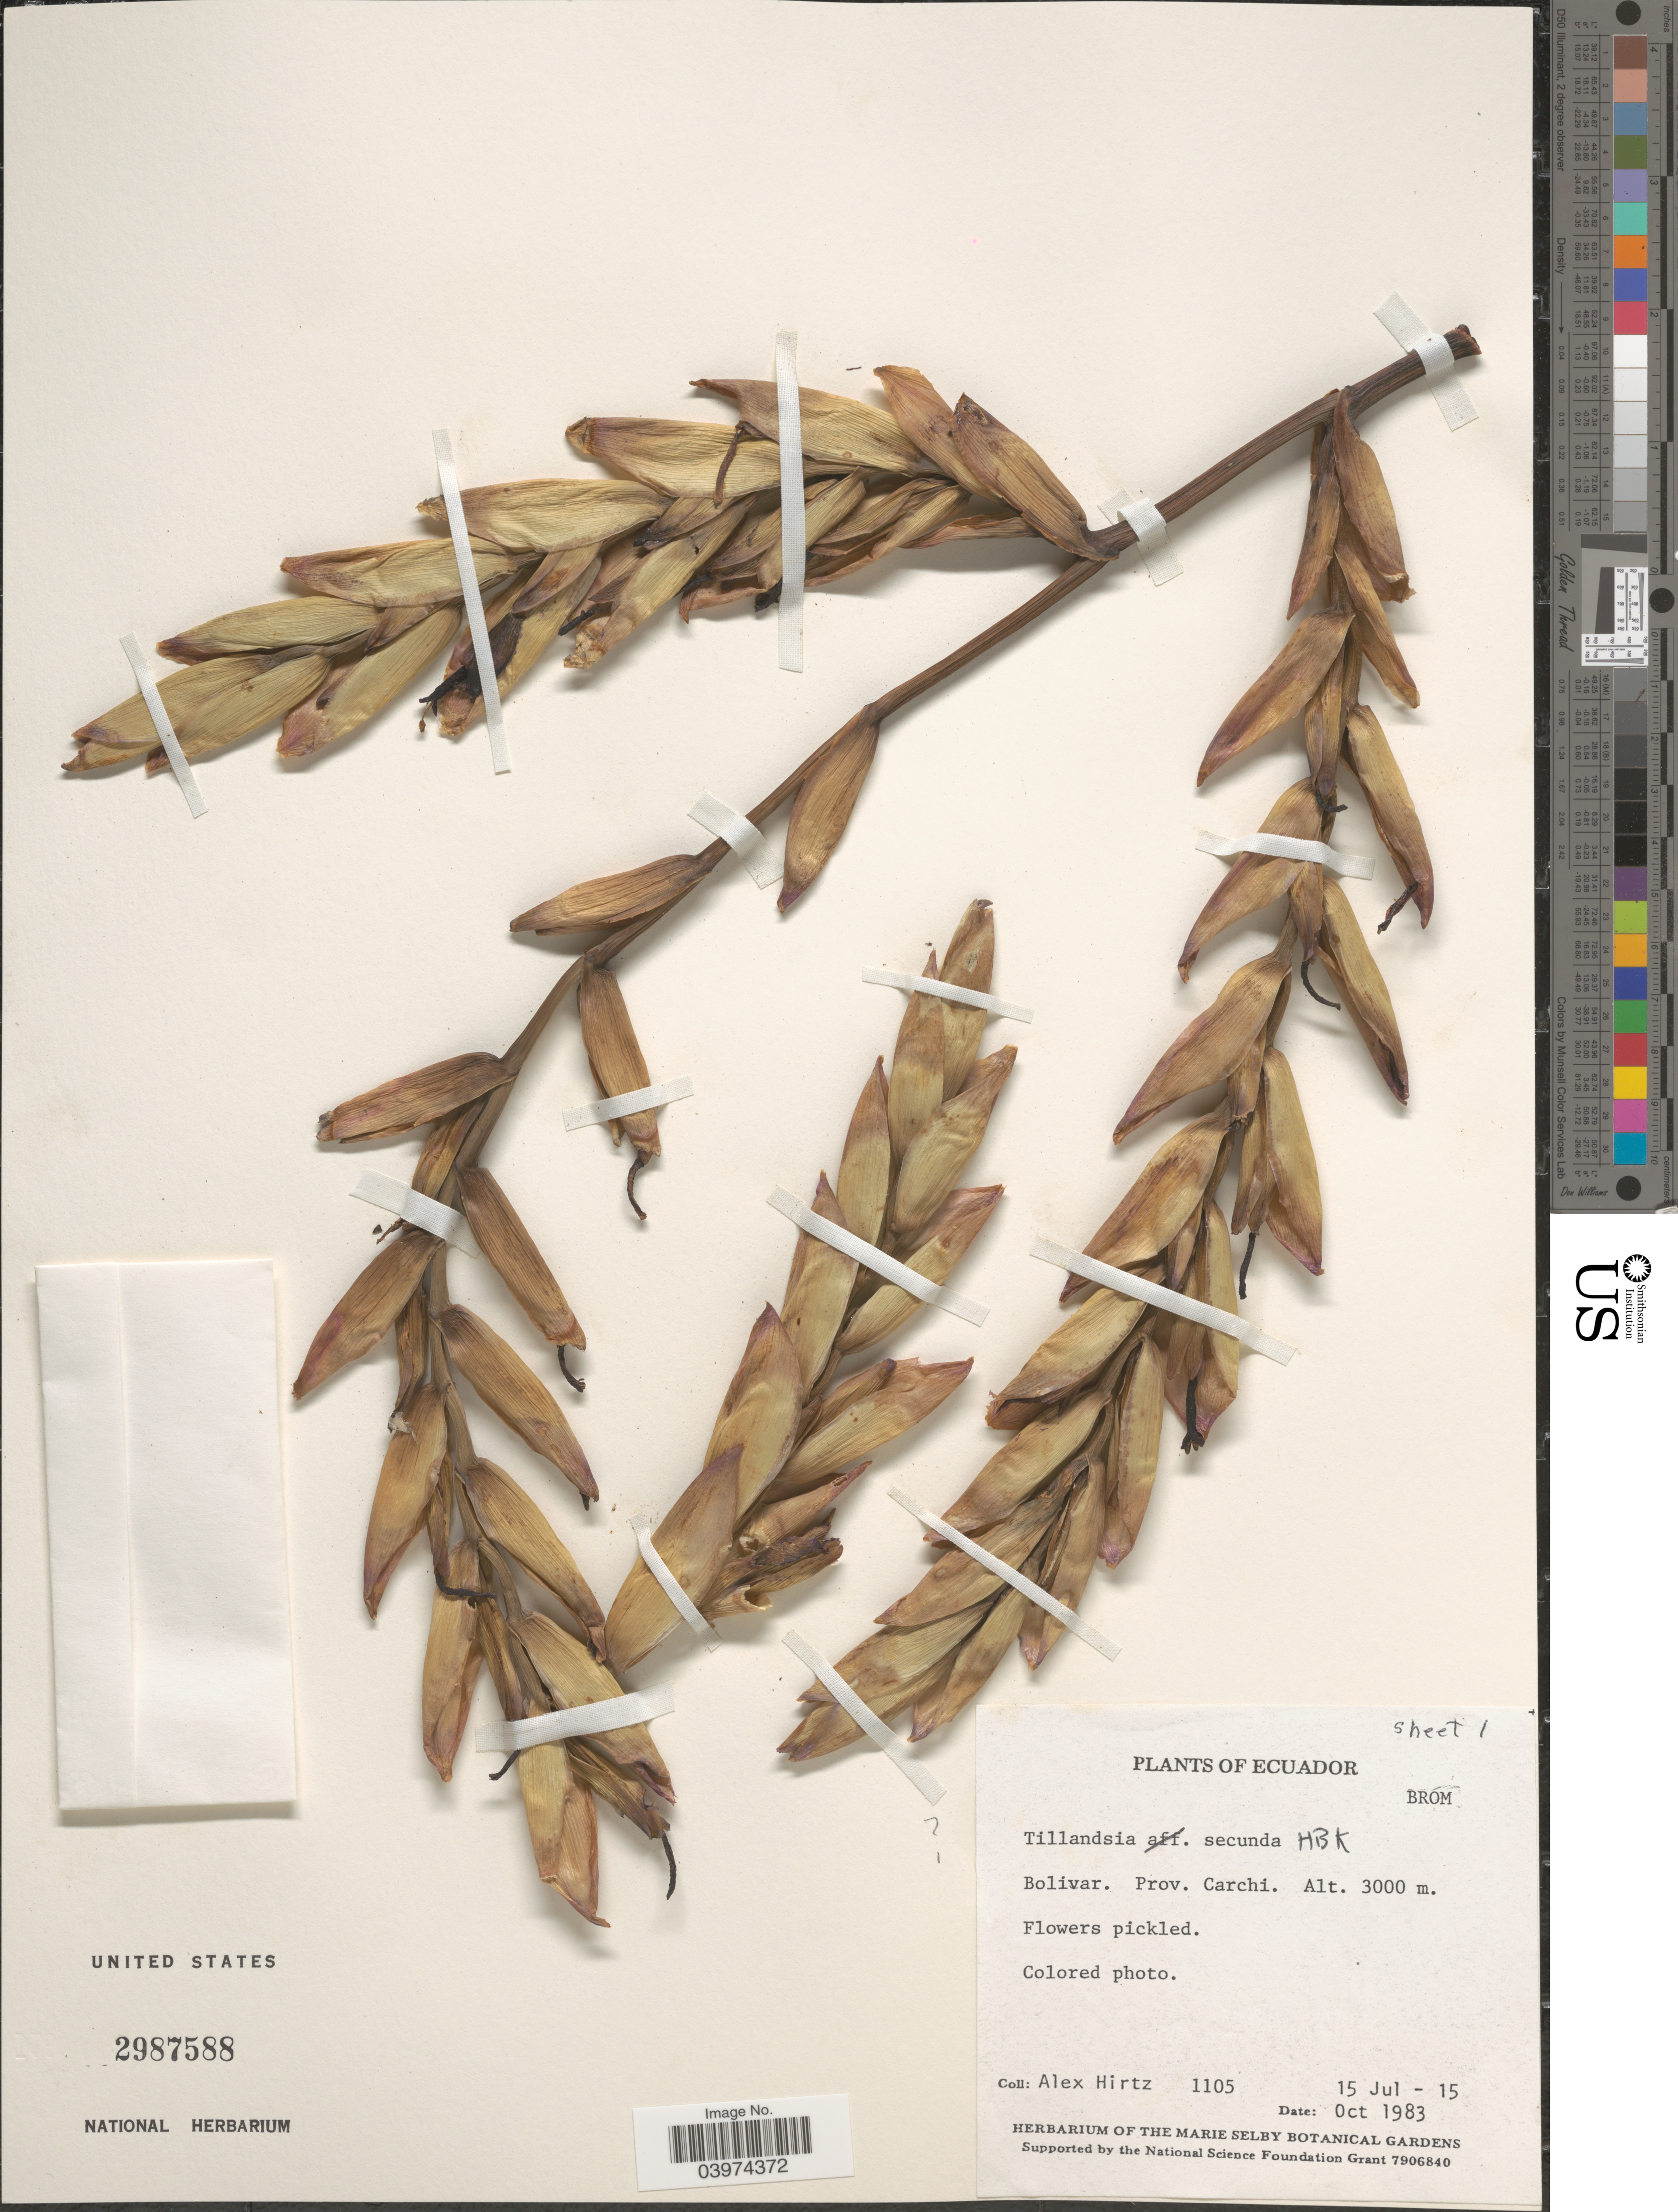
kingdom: Plantae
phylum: Tracheophyta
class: Liliopsida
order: Poales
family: Bromeliaceae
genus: Tillandsia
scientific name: Tillandsia secunda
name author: Kunth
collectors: A. Hirtz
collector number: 1105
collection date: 1983-07-15/1983-10-15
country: Ecuador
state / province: Carchi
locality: Bolivar.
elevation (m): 3000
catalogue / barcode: US 2987588